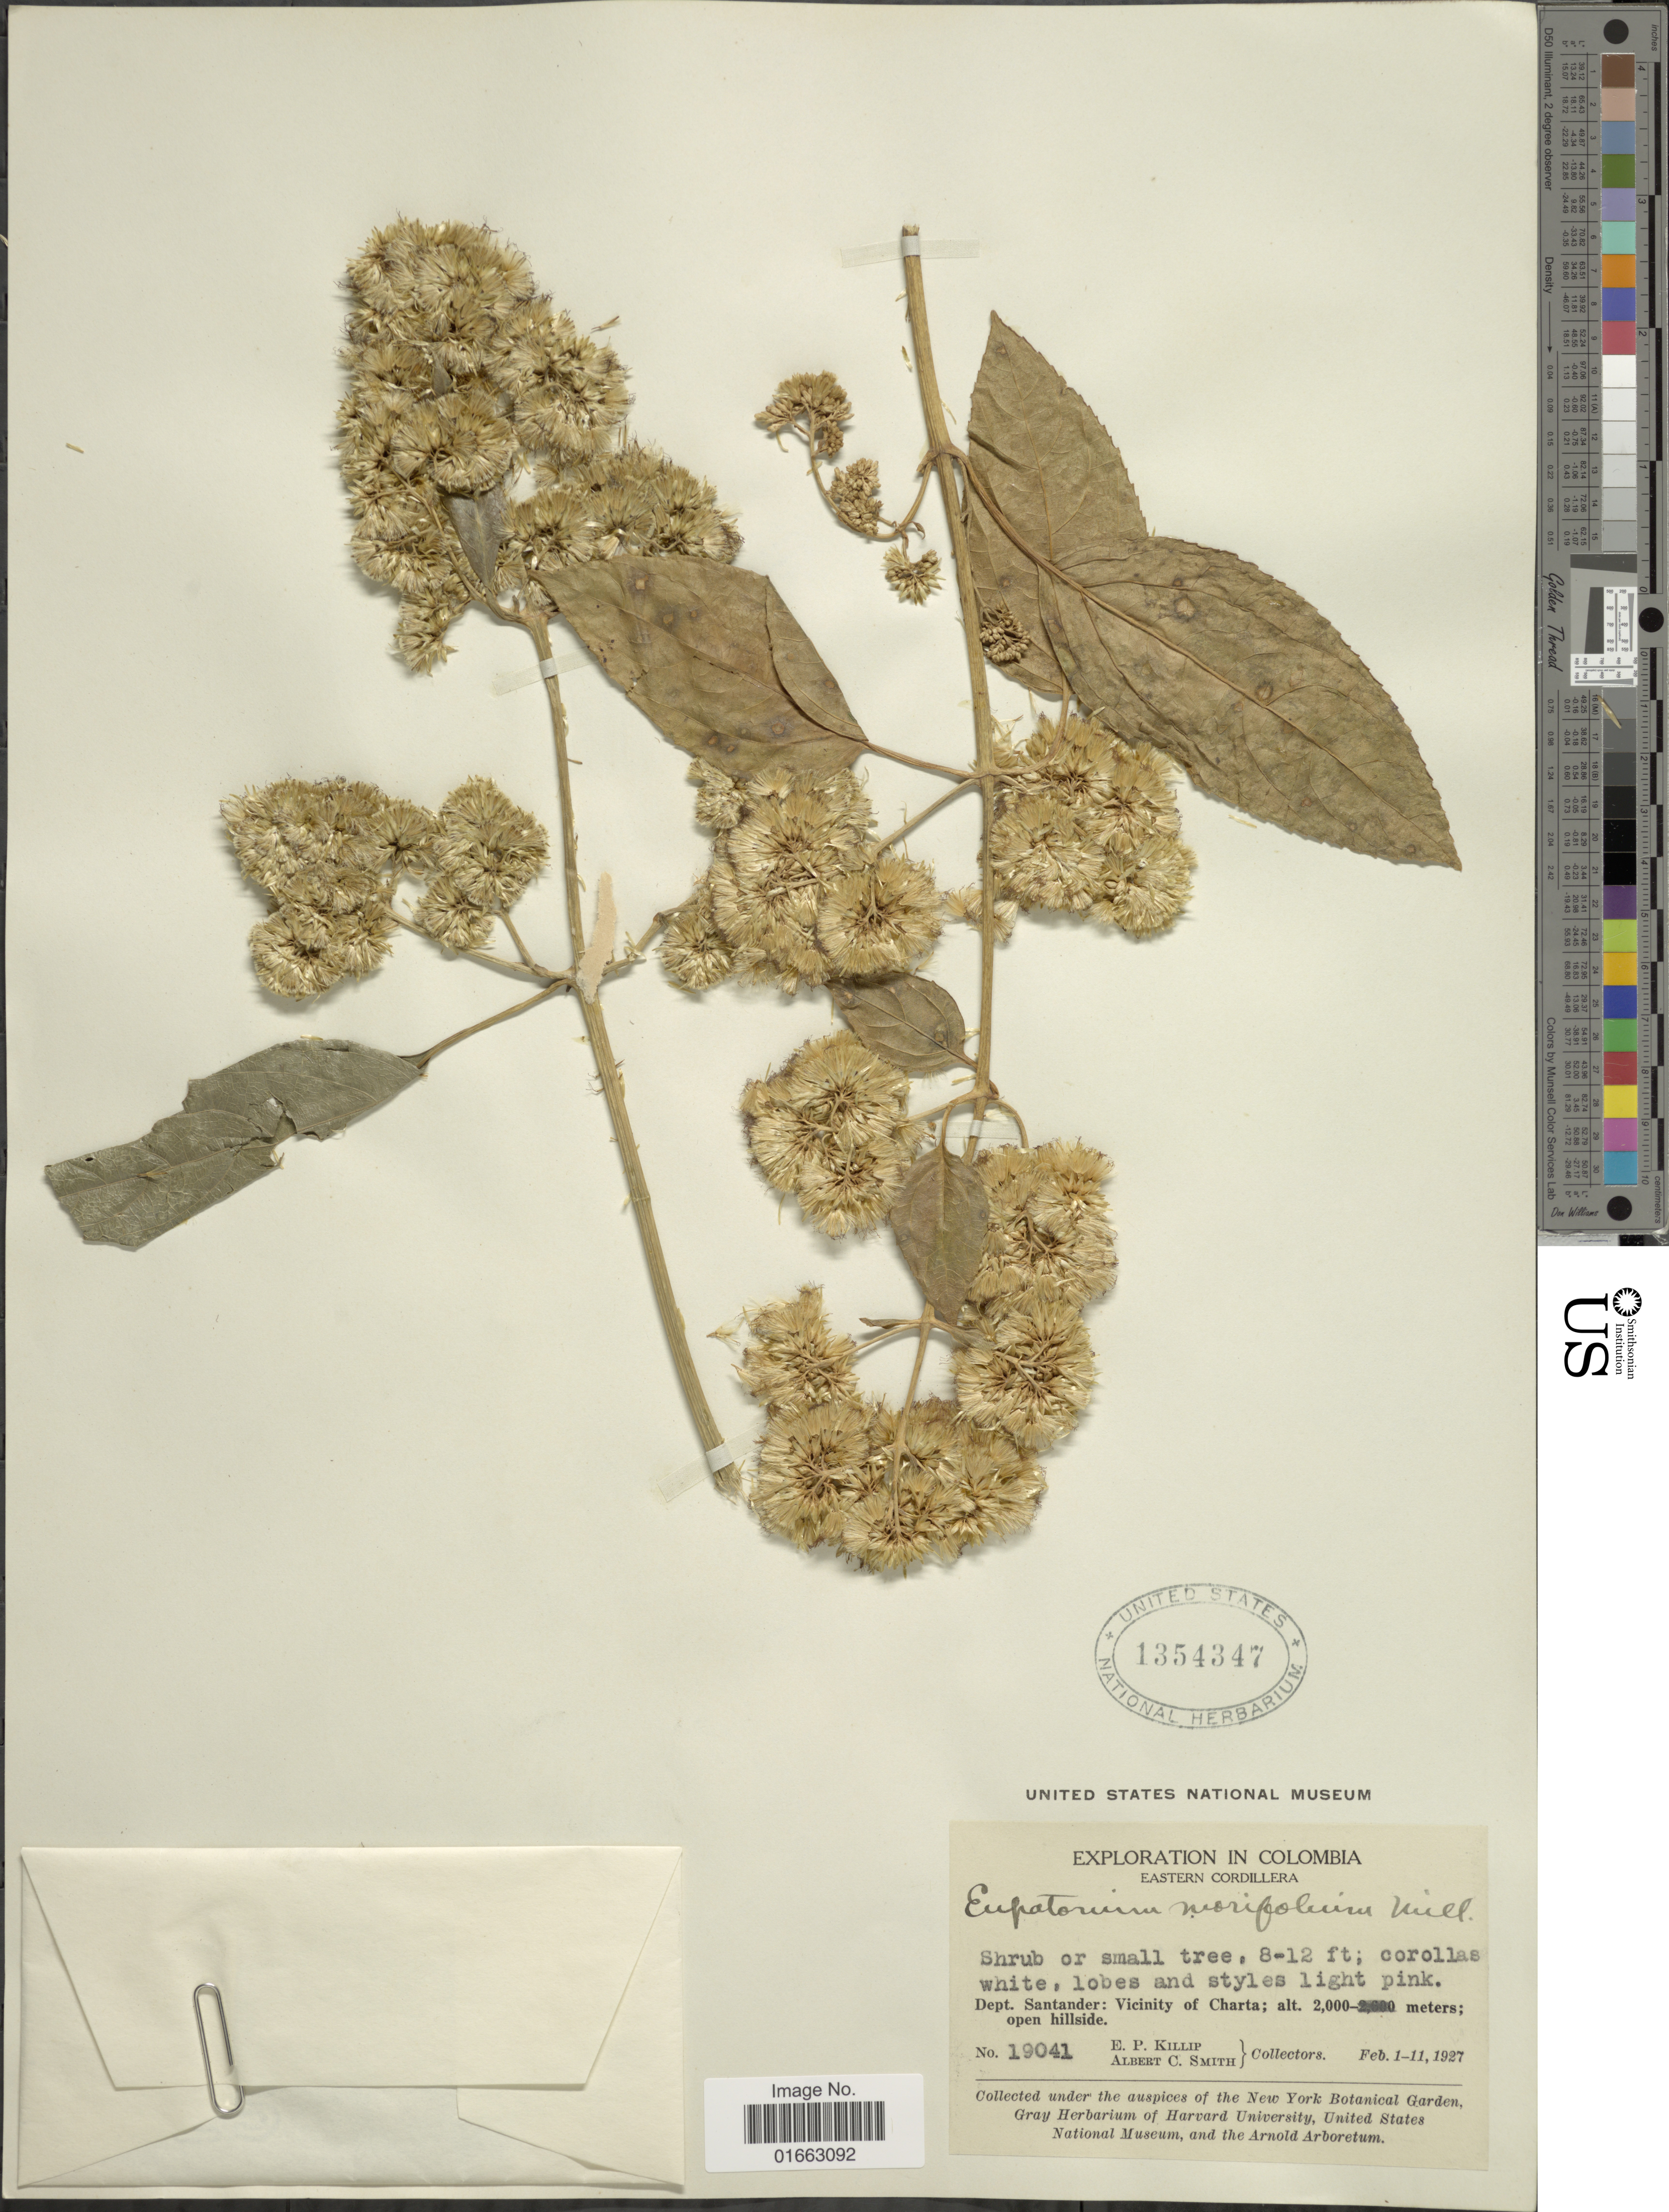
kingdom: Plantae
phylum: Tracheophyta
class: Magnoliopsida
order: Asterales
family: Asteraceae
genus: Critonia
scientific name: Critonia morifolia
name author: (Mill.) R.M. King & H. Rob.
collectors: E. P. Killip & A. C. Smith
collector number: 19041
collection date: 1927-02-01/1927-02-11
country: Colombia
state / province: Santander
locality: Eastern Cordillera, Vicinity of Charta; open hillside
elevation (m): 2000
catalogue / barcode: US 1354347